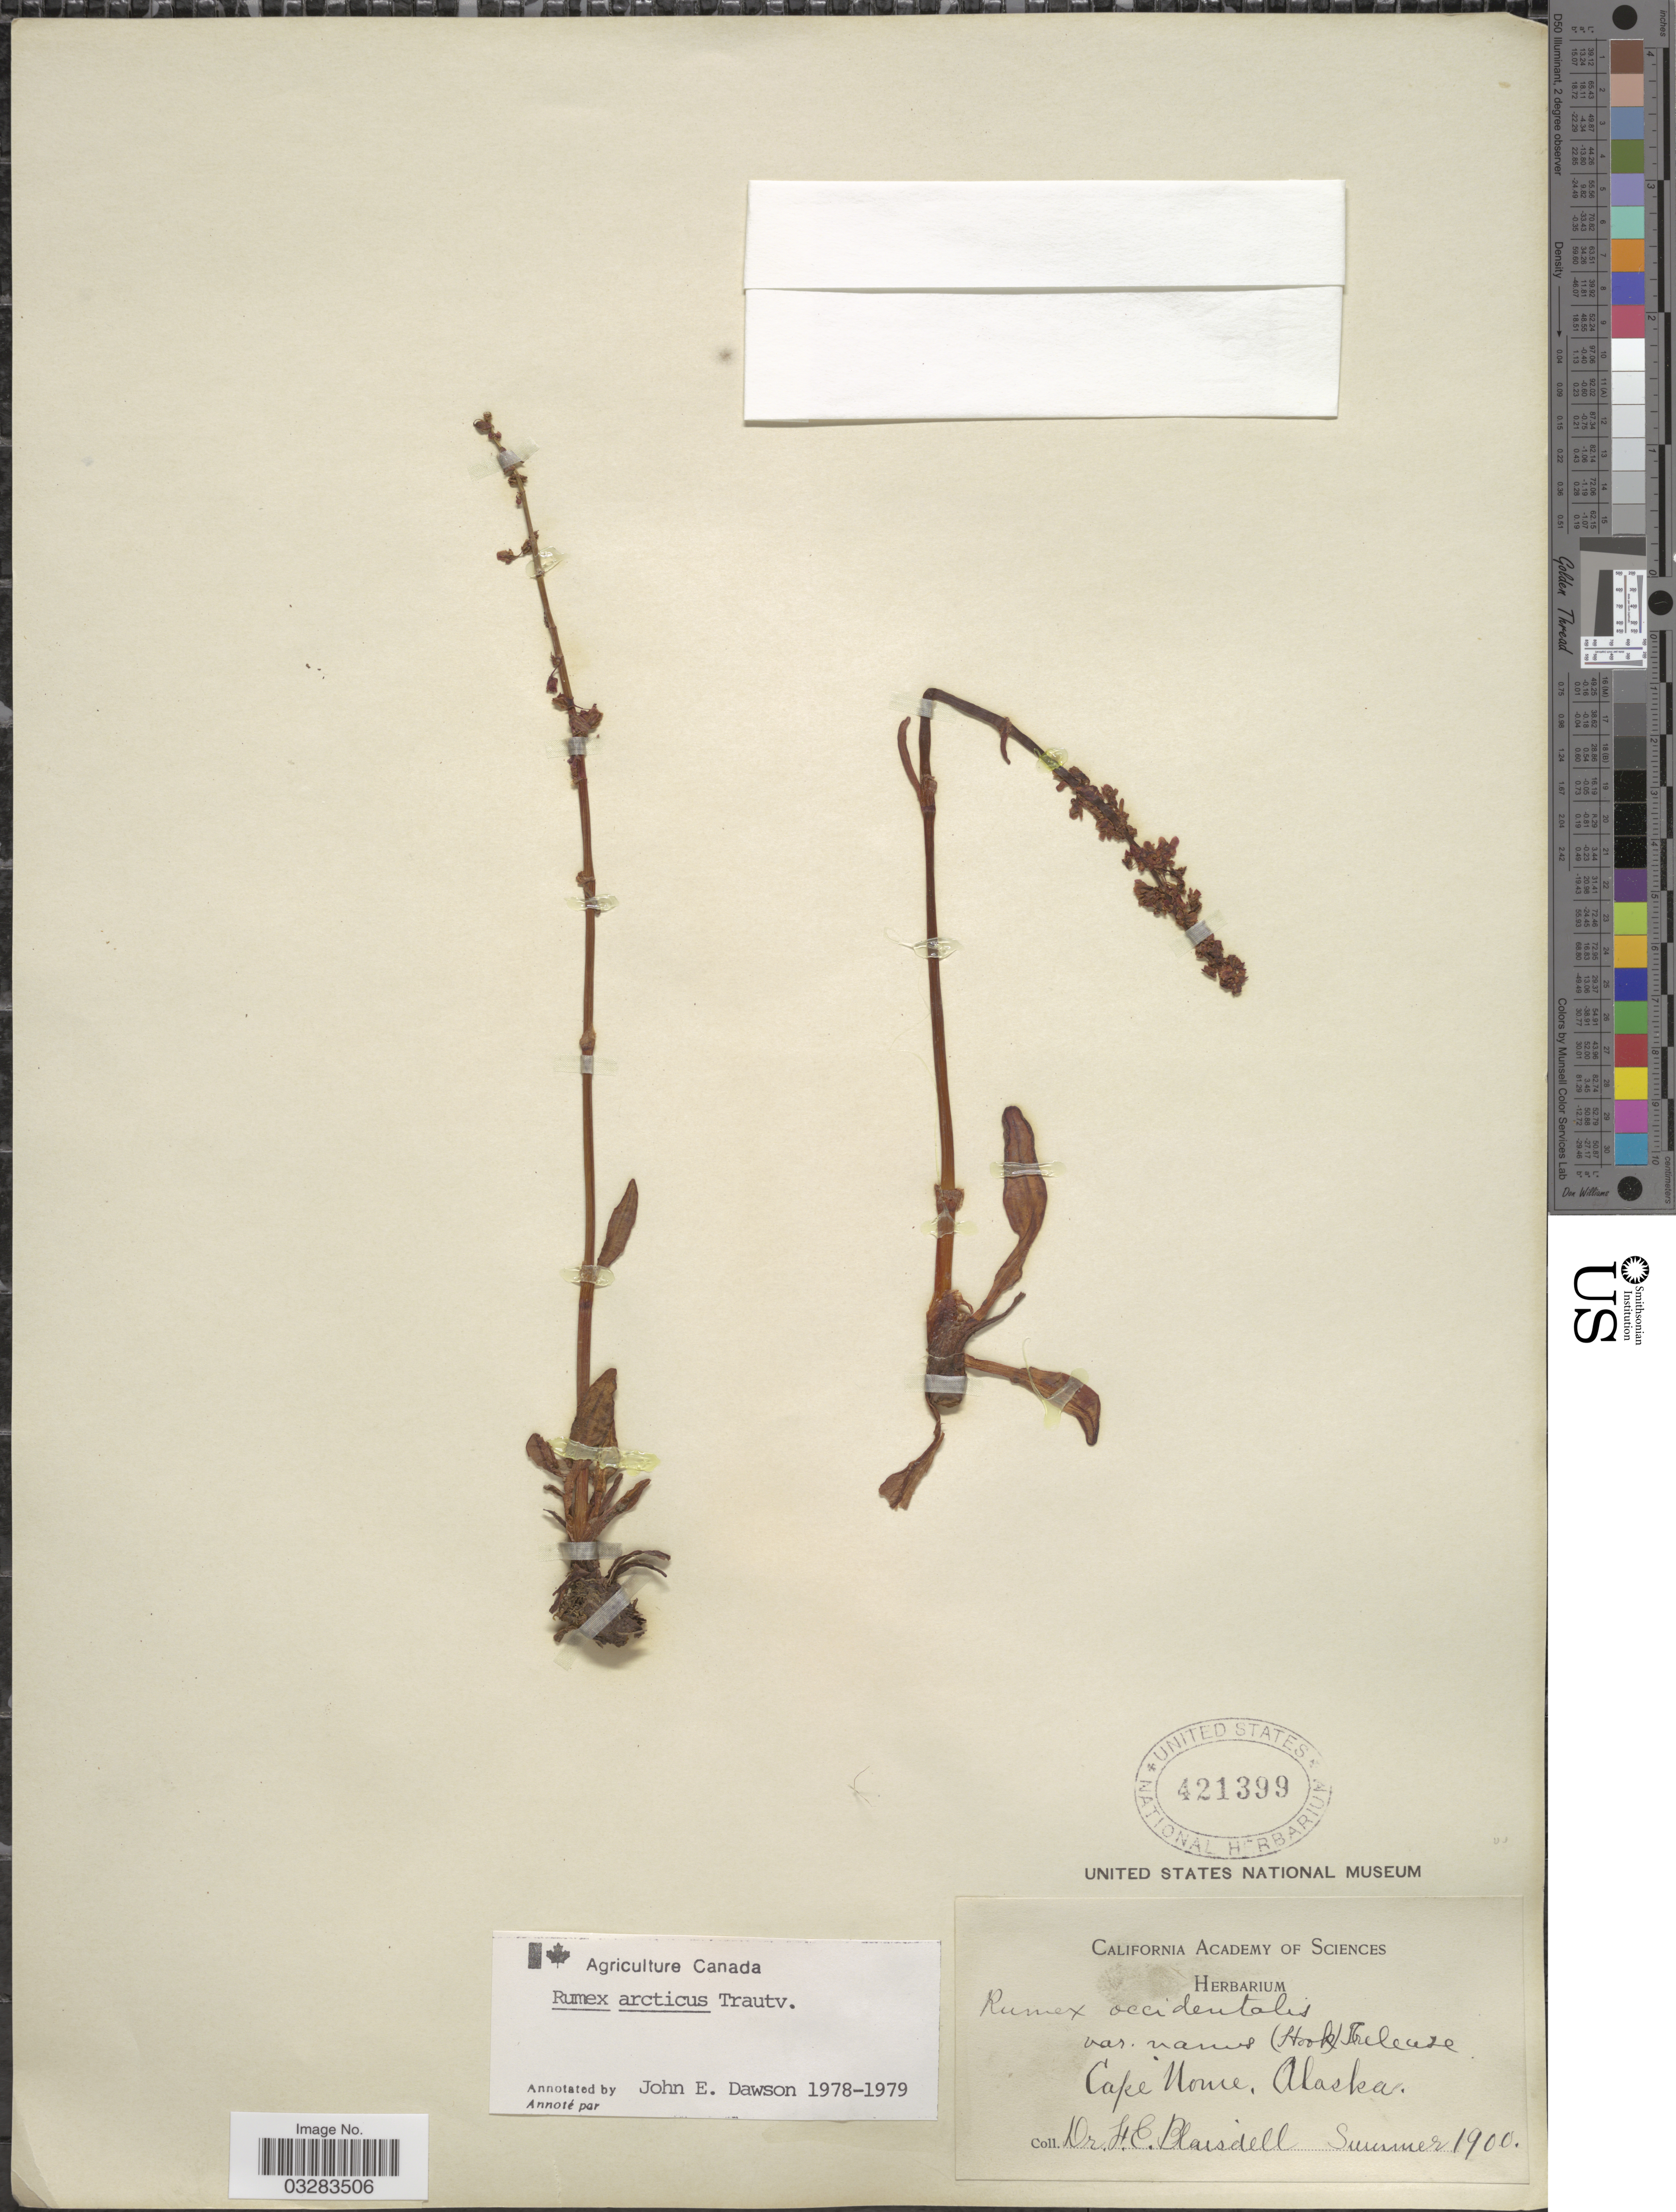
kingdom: Plantae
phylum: Tracheophyta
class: Magnoliopsida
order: Caryophyllales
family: Polygonaceae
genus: Rumex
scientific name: Rumex arcticus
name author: Trautv.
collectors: F. Blaisdell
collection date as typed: Summer 1900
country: United States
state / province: Alaska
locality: Cape Nome.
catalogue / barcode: US 421399